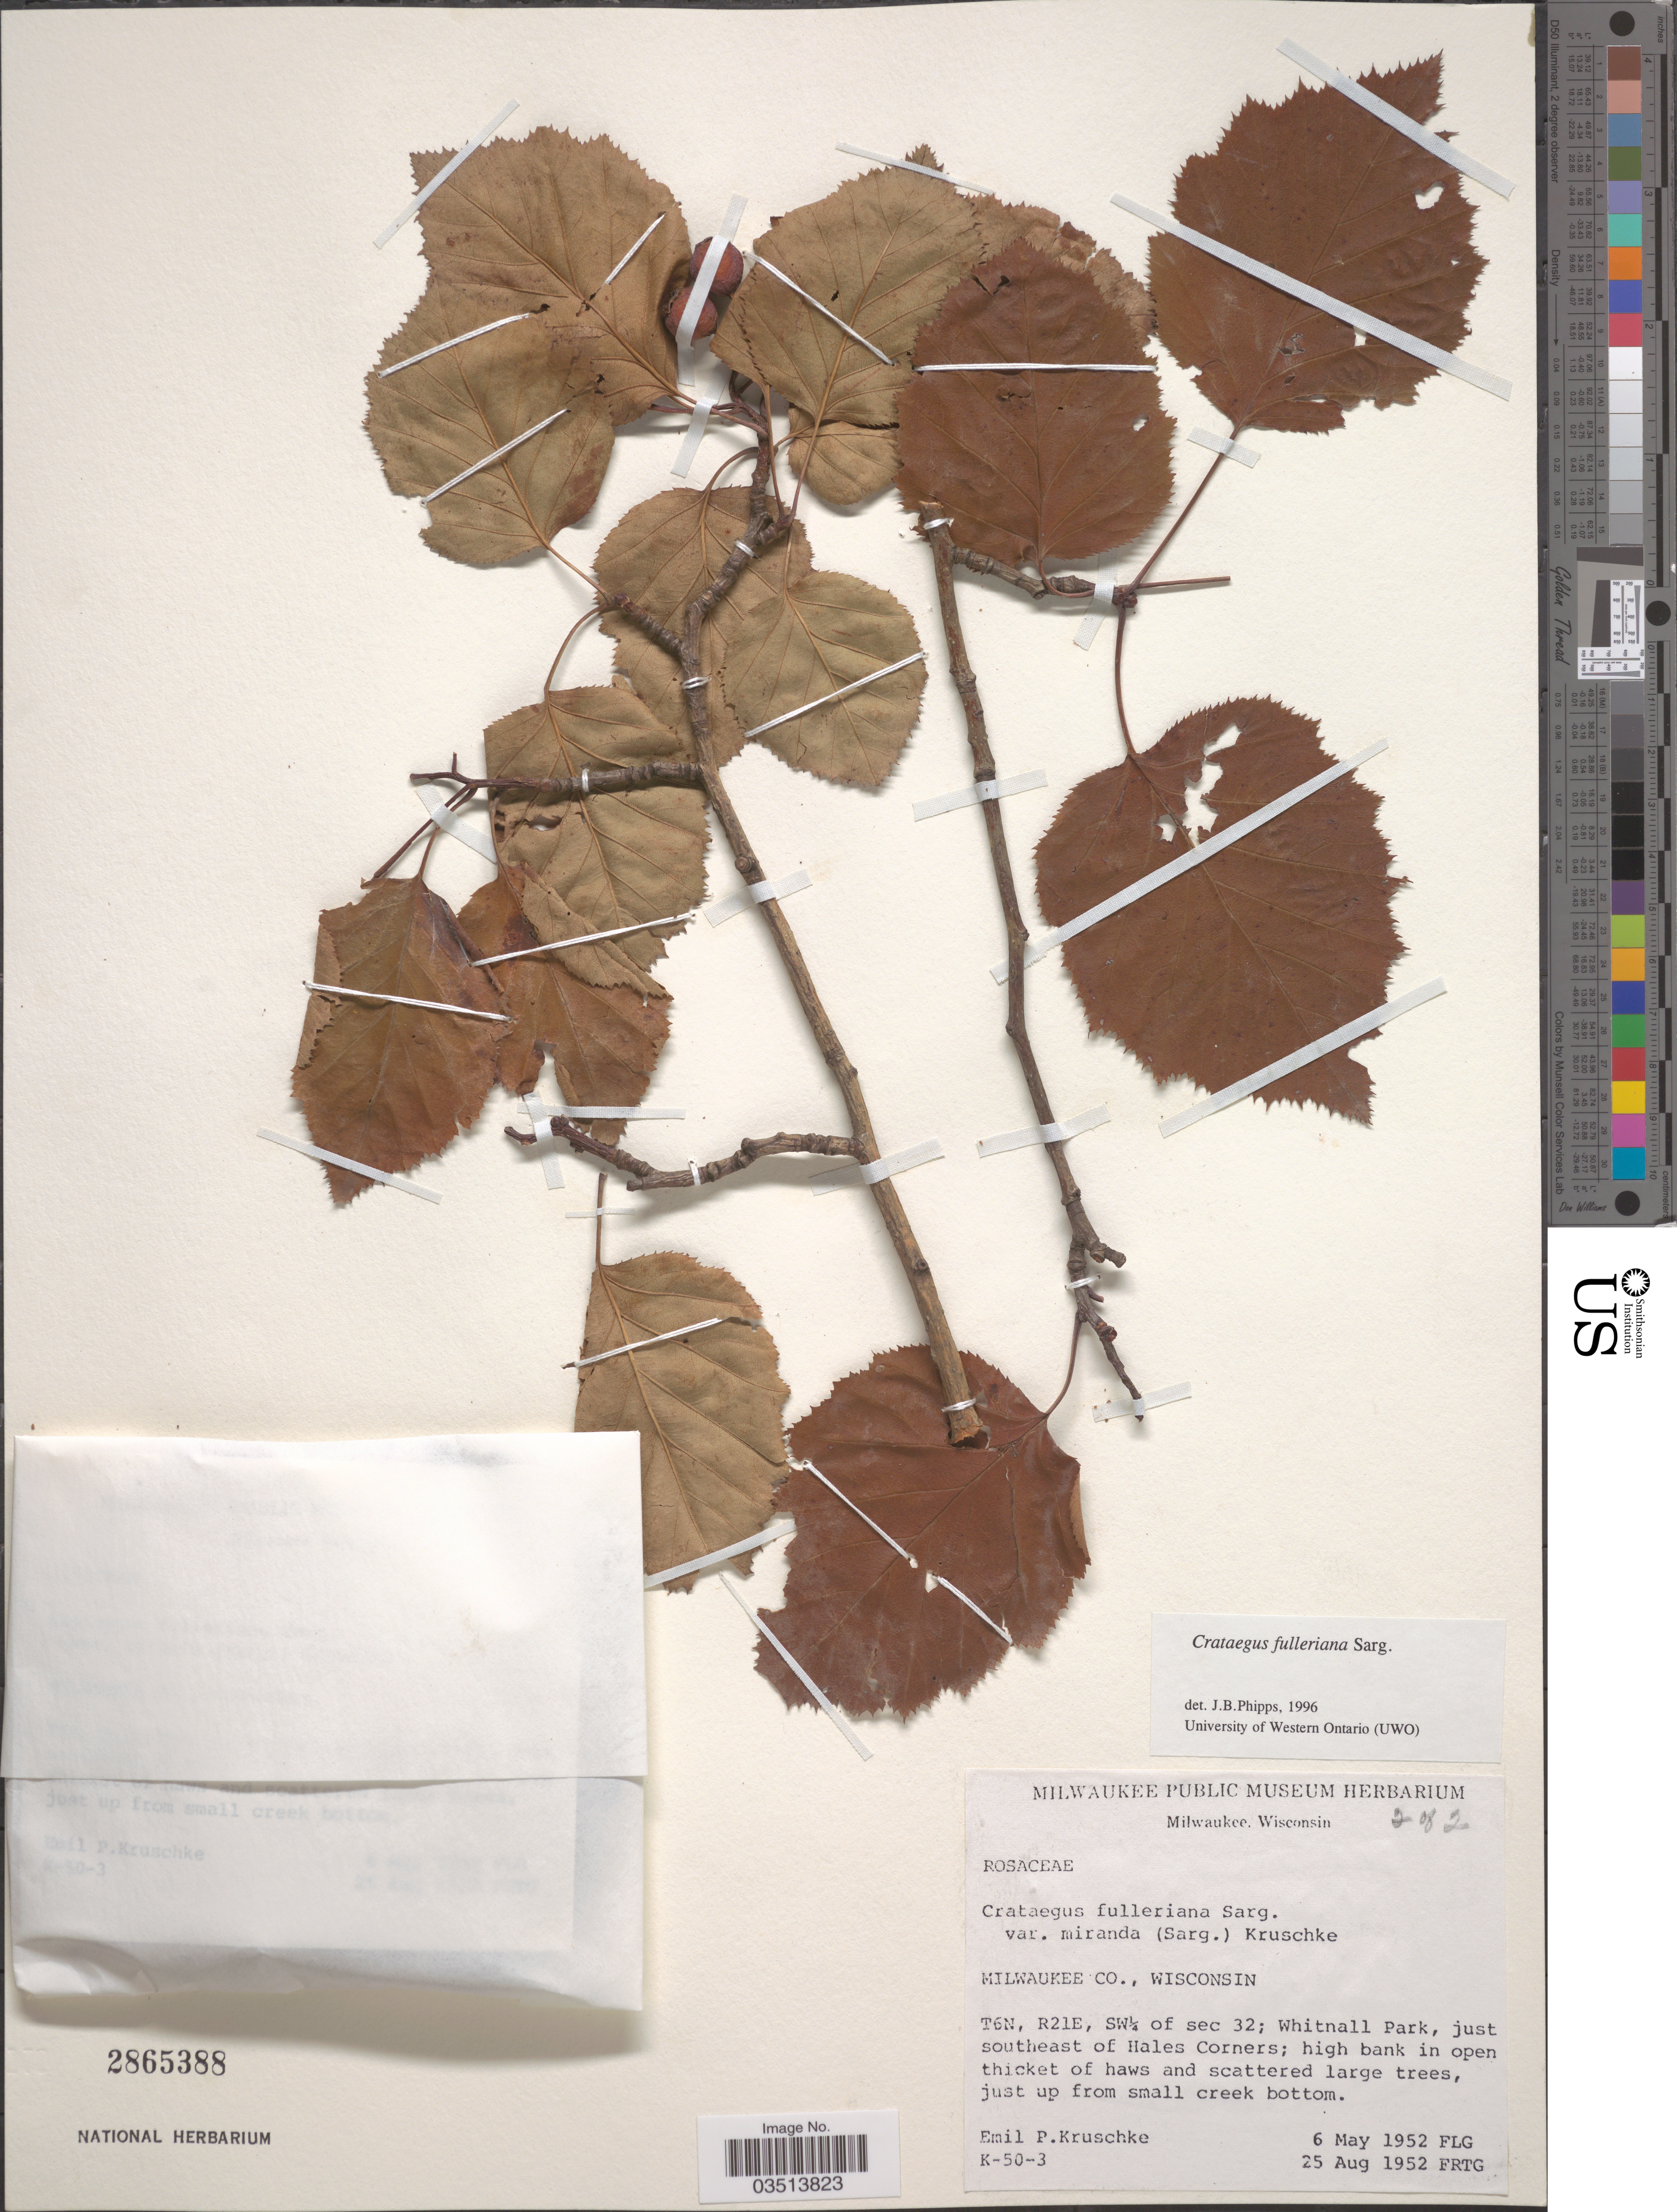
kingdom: Plantae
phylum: Tracheophyta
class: Magnoliopsida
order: Rosales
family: Rosaceae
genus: Crataegus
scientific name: Crataegus coccinea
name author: Ashe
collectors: E. Kruschke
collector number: K-50-3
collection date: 1952-05-06/1952-08-25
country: United States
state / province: Wisconsin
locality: Milwaukee [unsure placement]. Milwaukee Co. T6N, R21E, SW¼ of sec 32; Whitnall Park, just southeast of Hales Corners.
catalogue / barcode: US 2865388